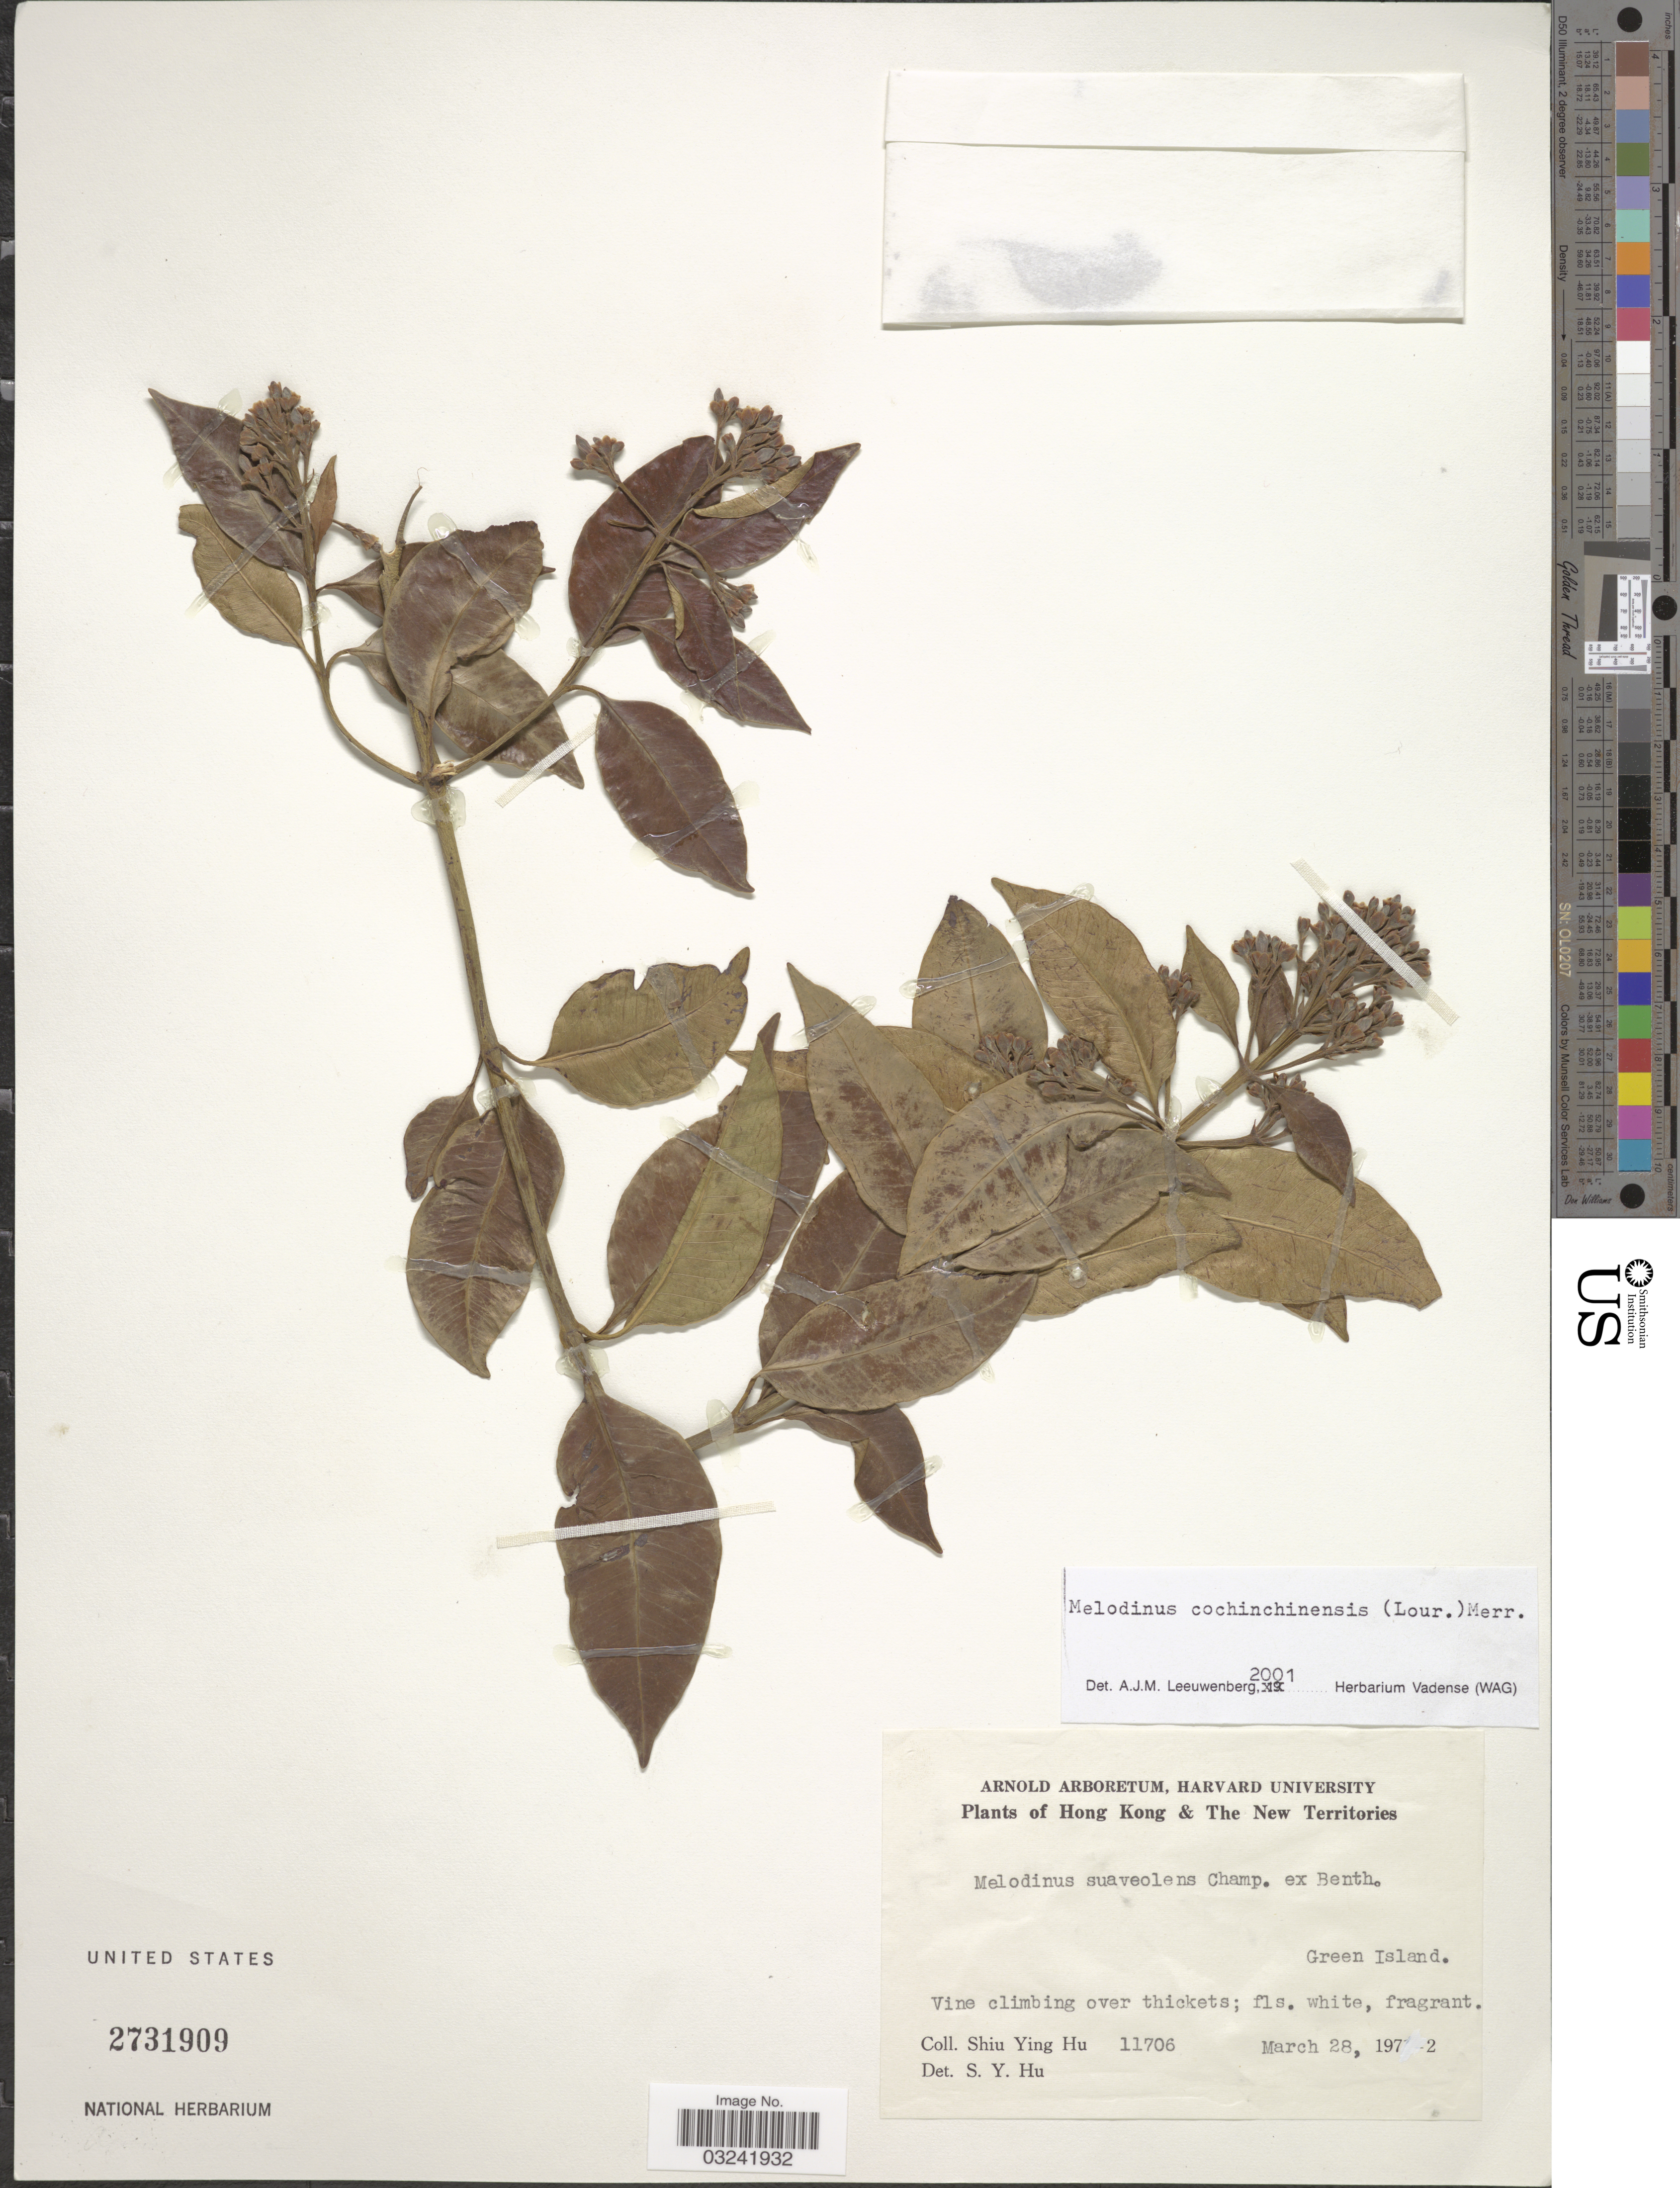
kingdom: Plantae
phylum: Tracheophyta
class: Magnoliopsida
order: Gentianales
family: Apocynaceae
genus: Melodinus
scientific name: Melodinus cochinchinensis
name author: (Lour.) Merr.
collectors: S. Y. Hu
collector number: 11706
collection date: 1972-03-28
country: China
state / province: Hong Kong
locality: Hong Kong & The New Territories, Green Island.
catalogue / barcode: US 2731909